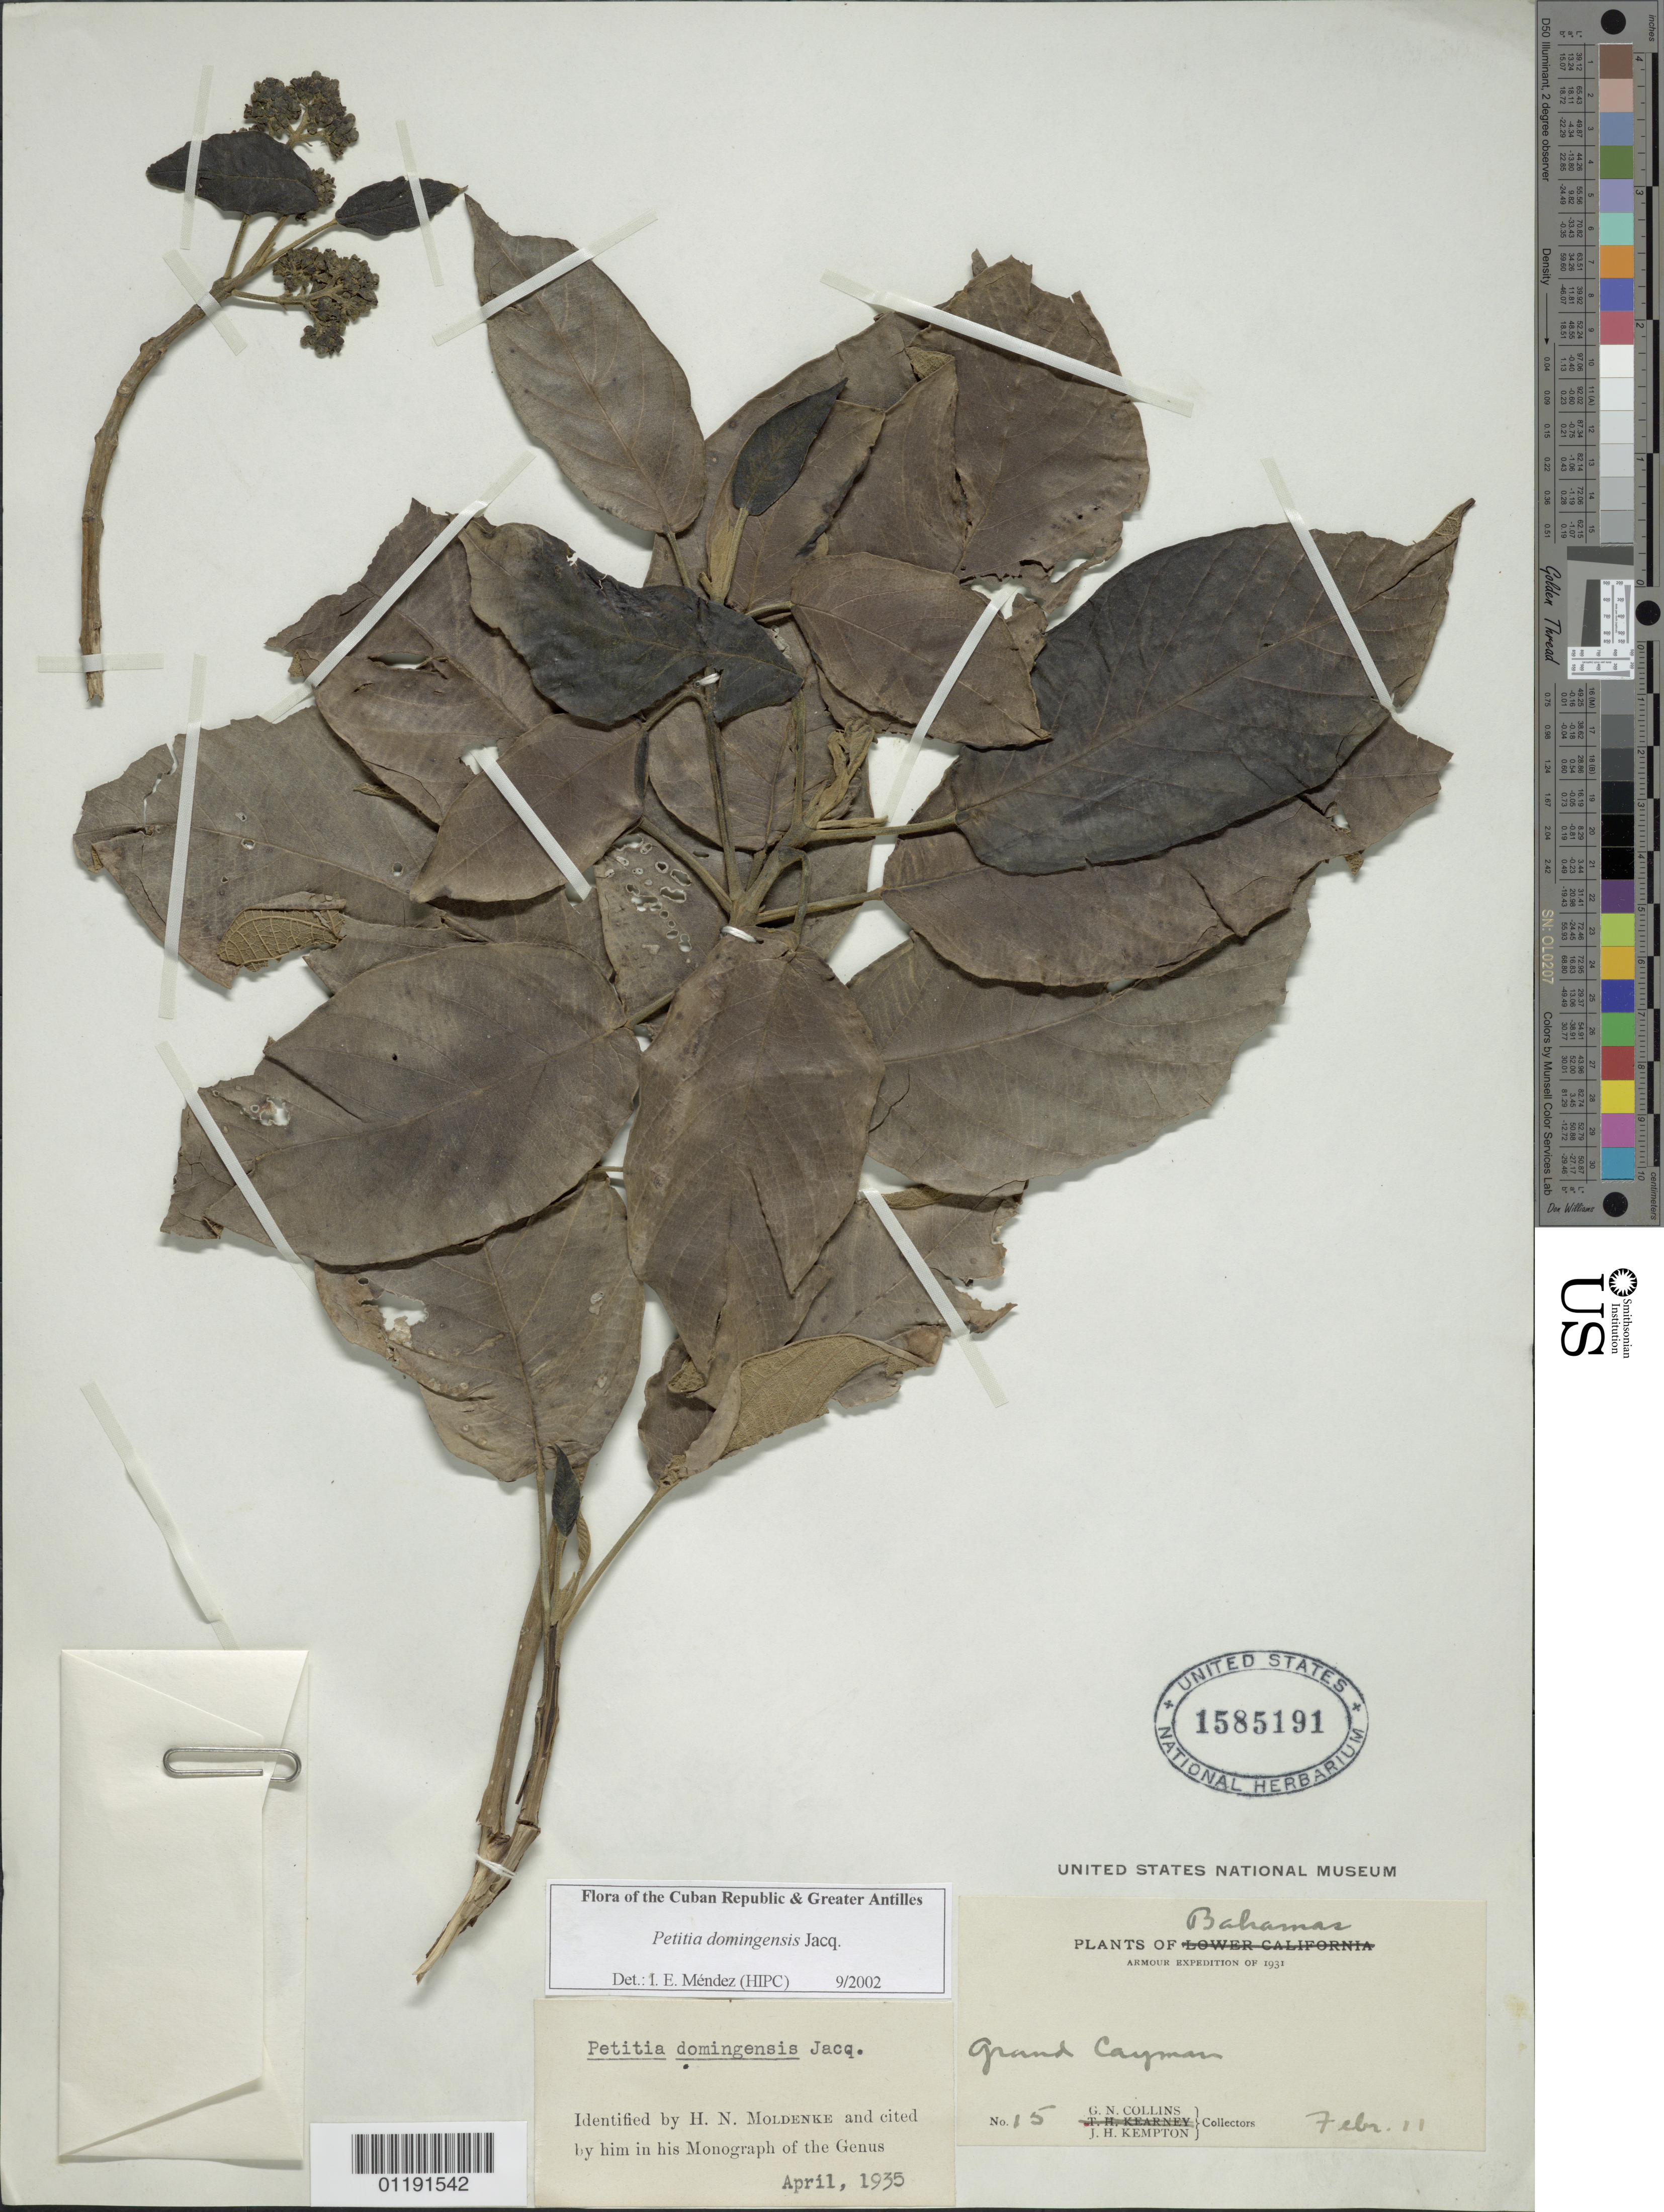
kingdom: Plantae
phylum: Tracheophyta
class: Magnoliopsida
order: Lamiales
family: Lamiaceae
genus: Petitia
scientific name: Petitia domingensis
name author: Jacq.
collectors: G. N. Collins & J. H. Kempton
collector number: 15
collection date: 1931-02-11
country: Bahamas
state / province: Grand Cayman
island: Grand Cayman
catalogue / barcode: US 1585191